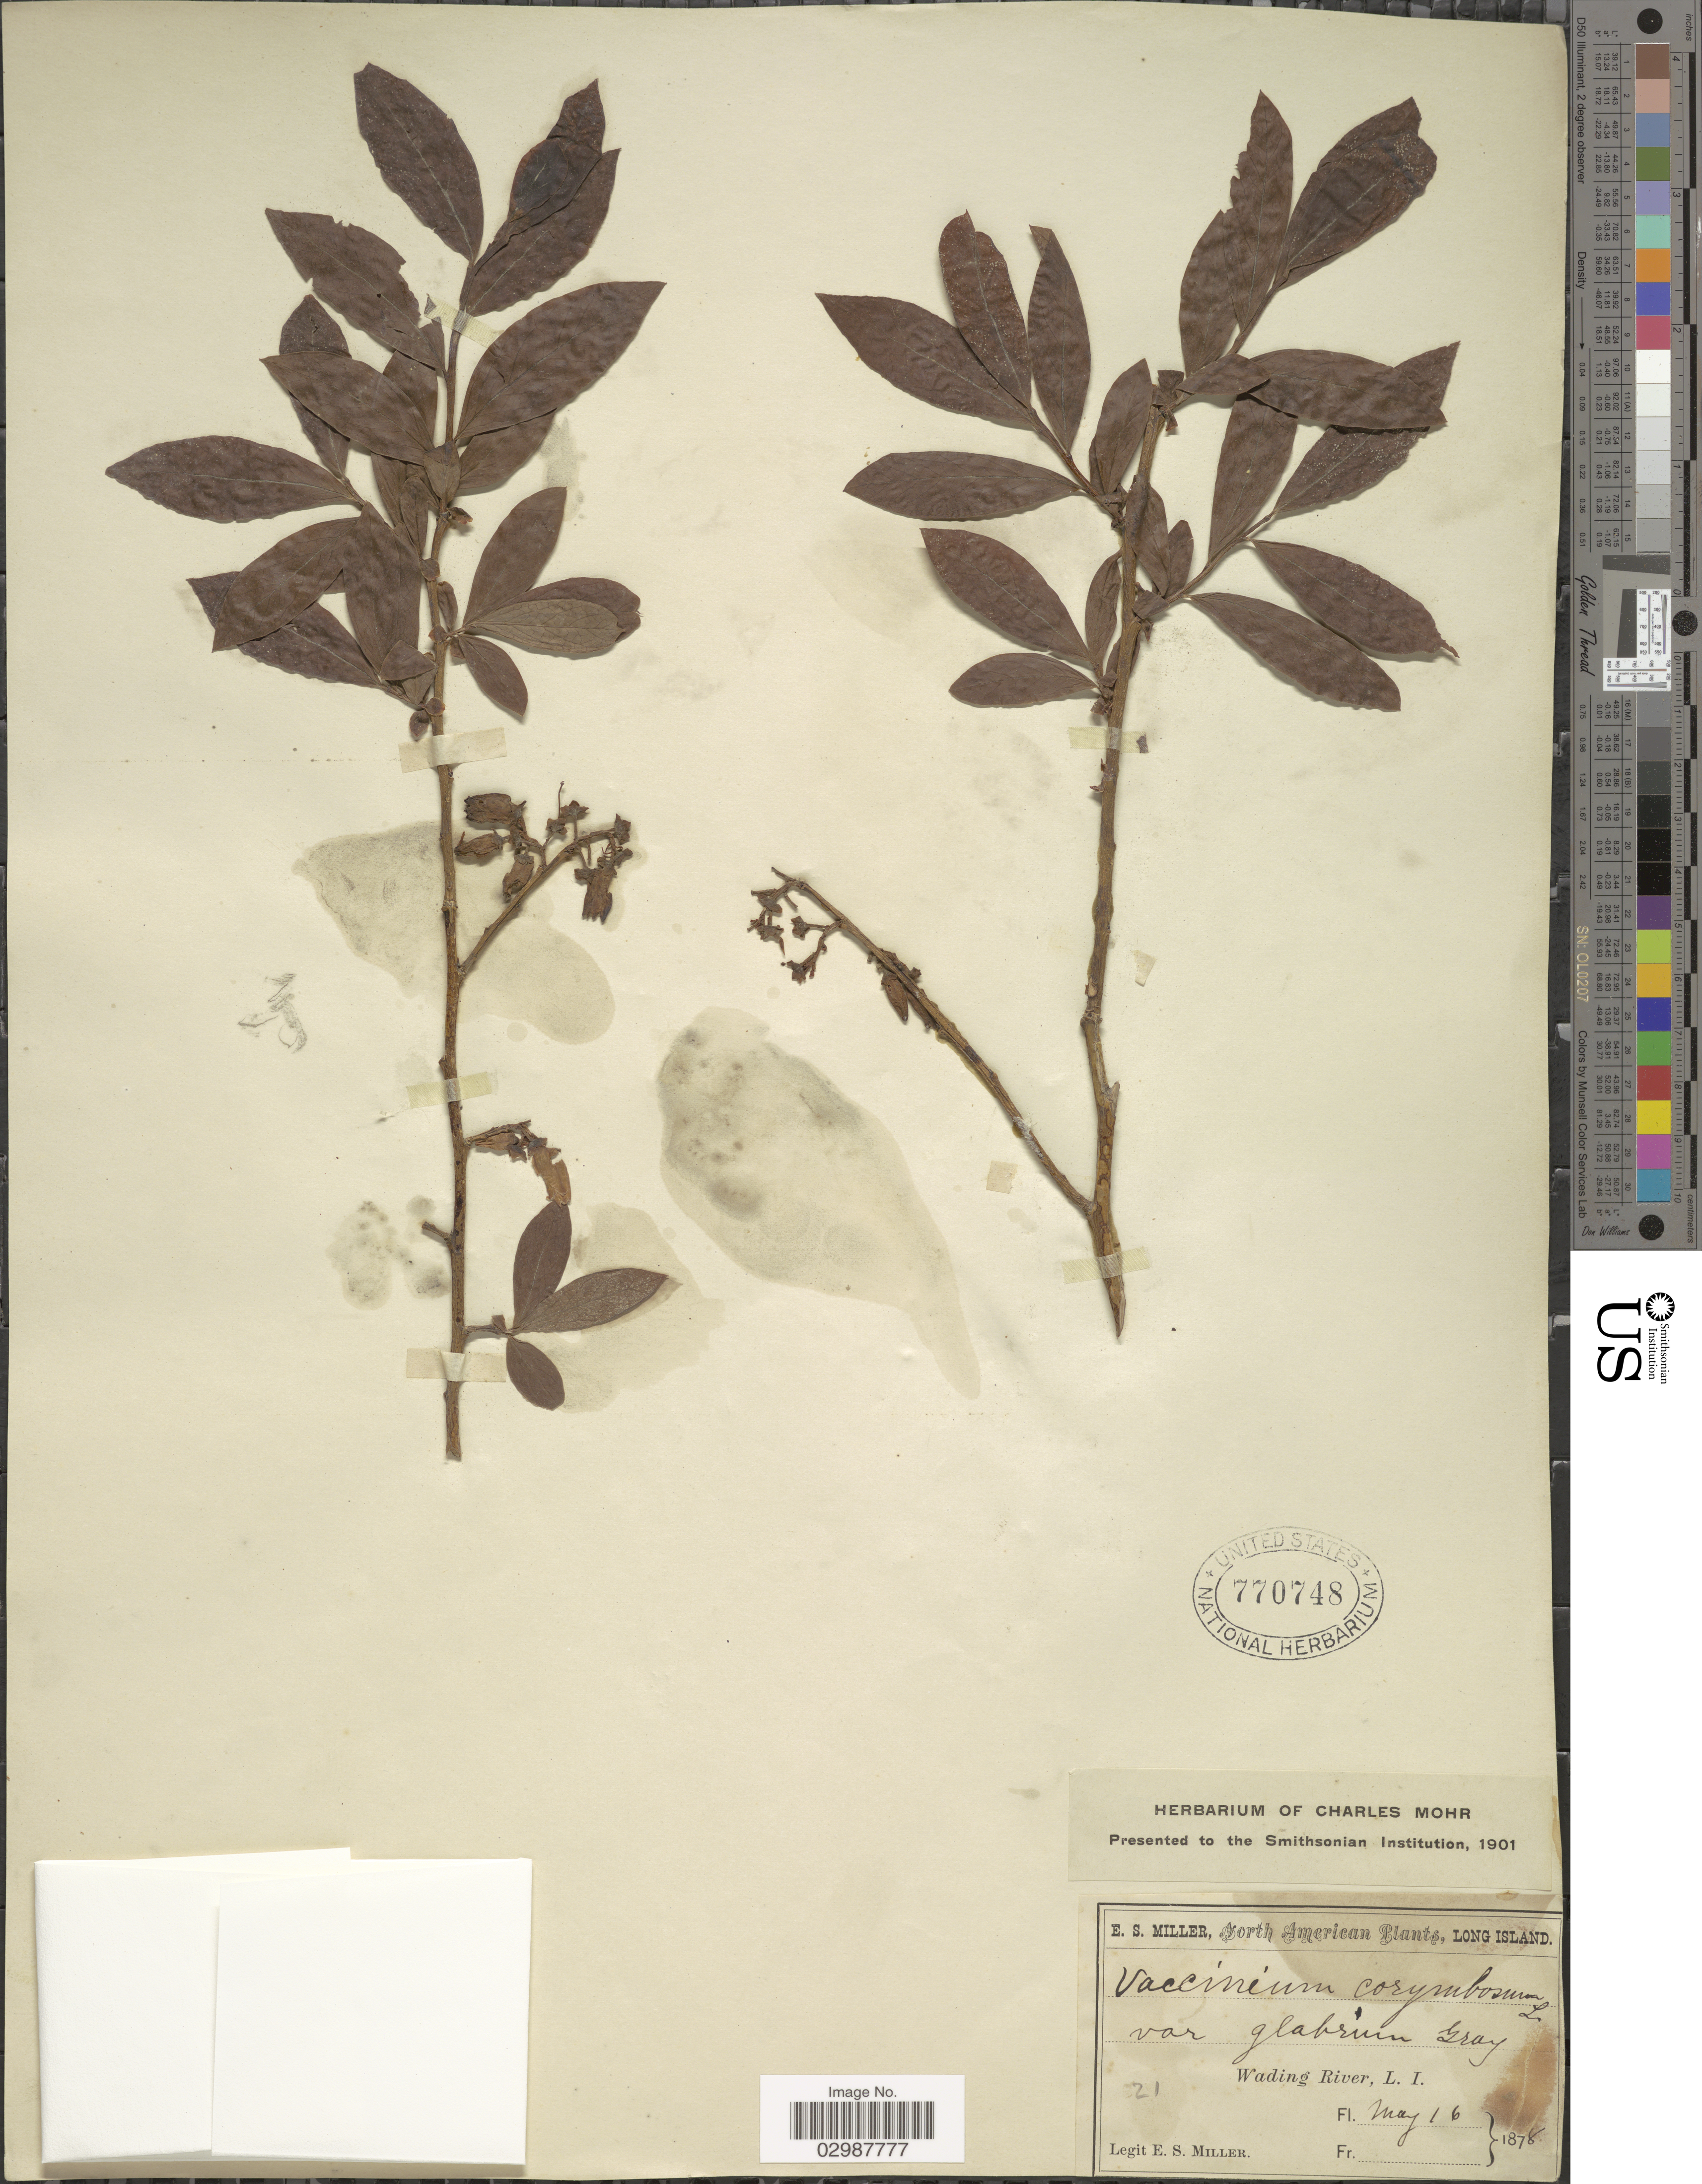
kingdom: Plantae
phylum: Tracheophyta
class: Magnoliopsida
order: Ericales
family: Ericaceae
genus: Vaccinium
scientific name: Vaccinium corymbosum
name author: L.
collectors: E. S. Miller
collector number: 021*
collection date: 1878-05-16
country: United States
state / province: New York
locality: Wading River, Long Island.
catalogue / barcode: US 770748